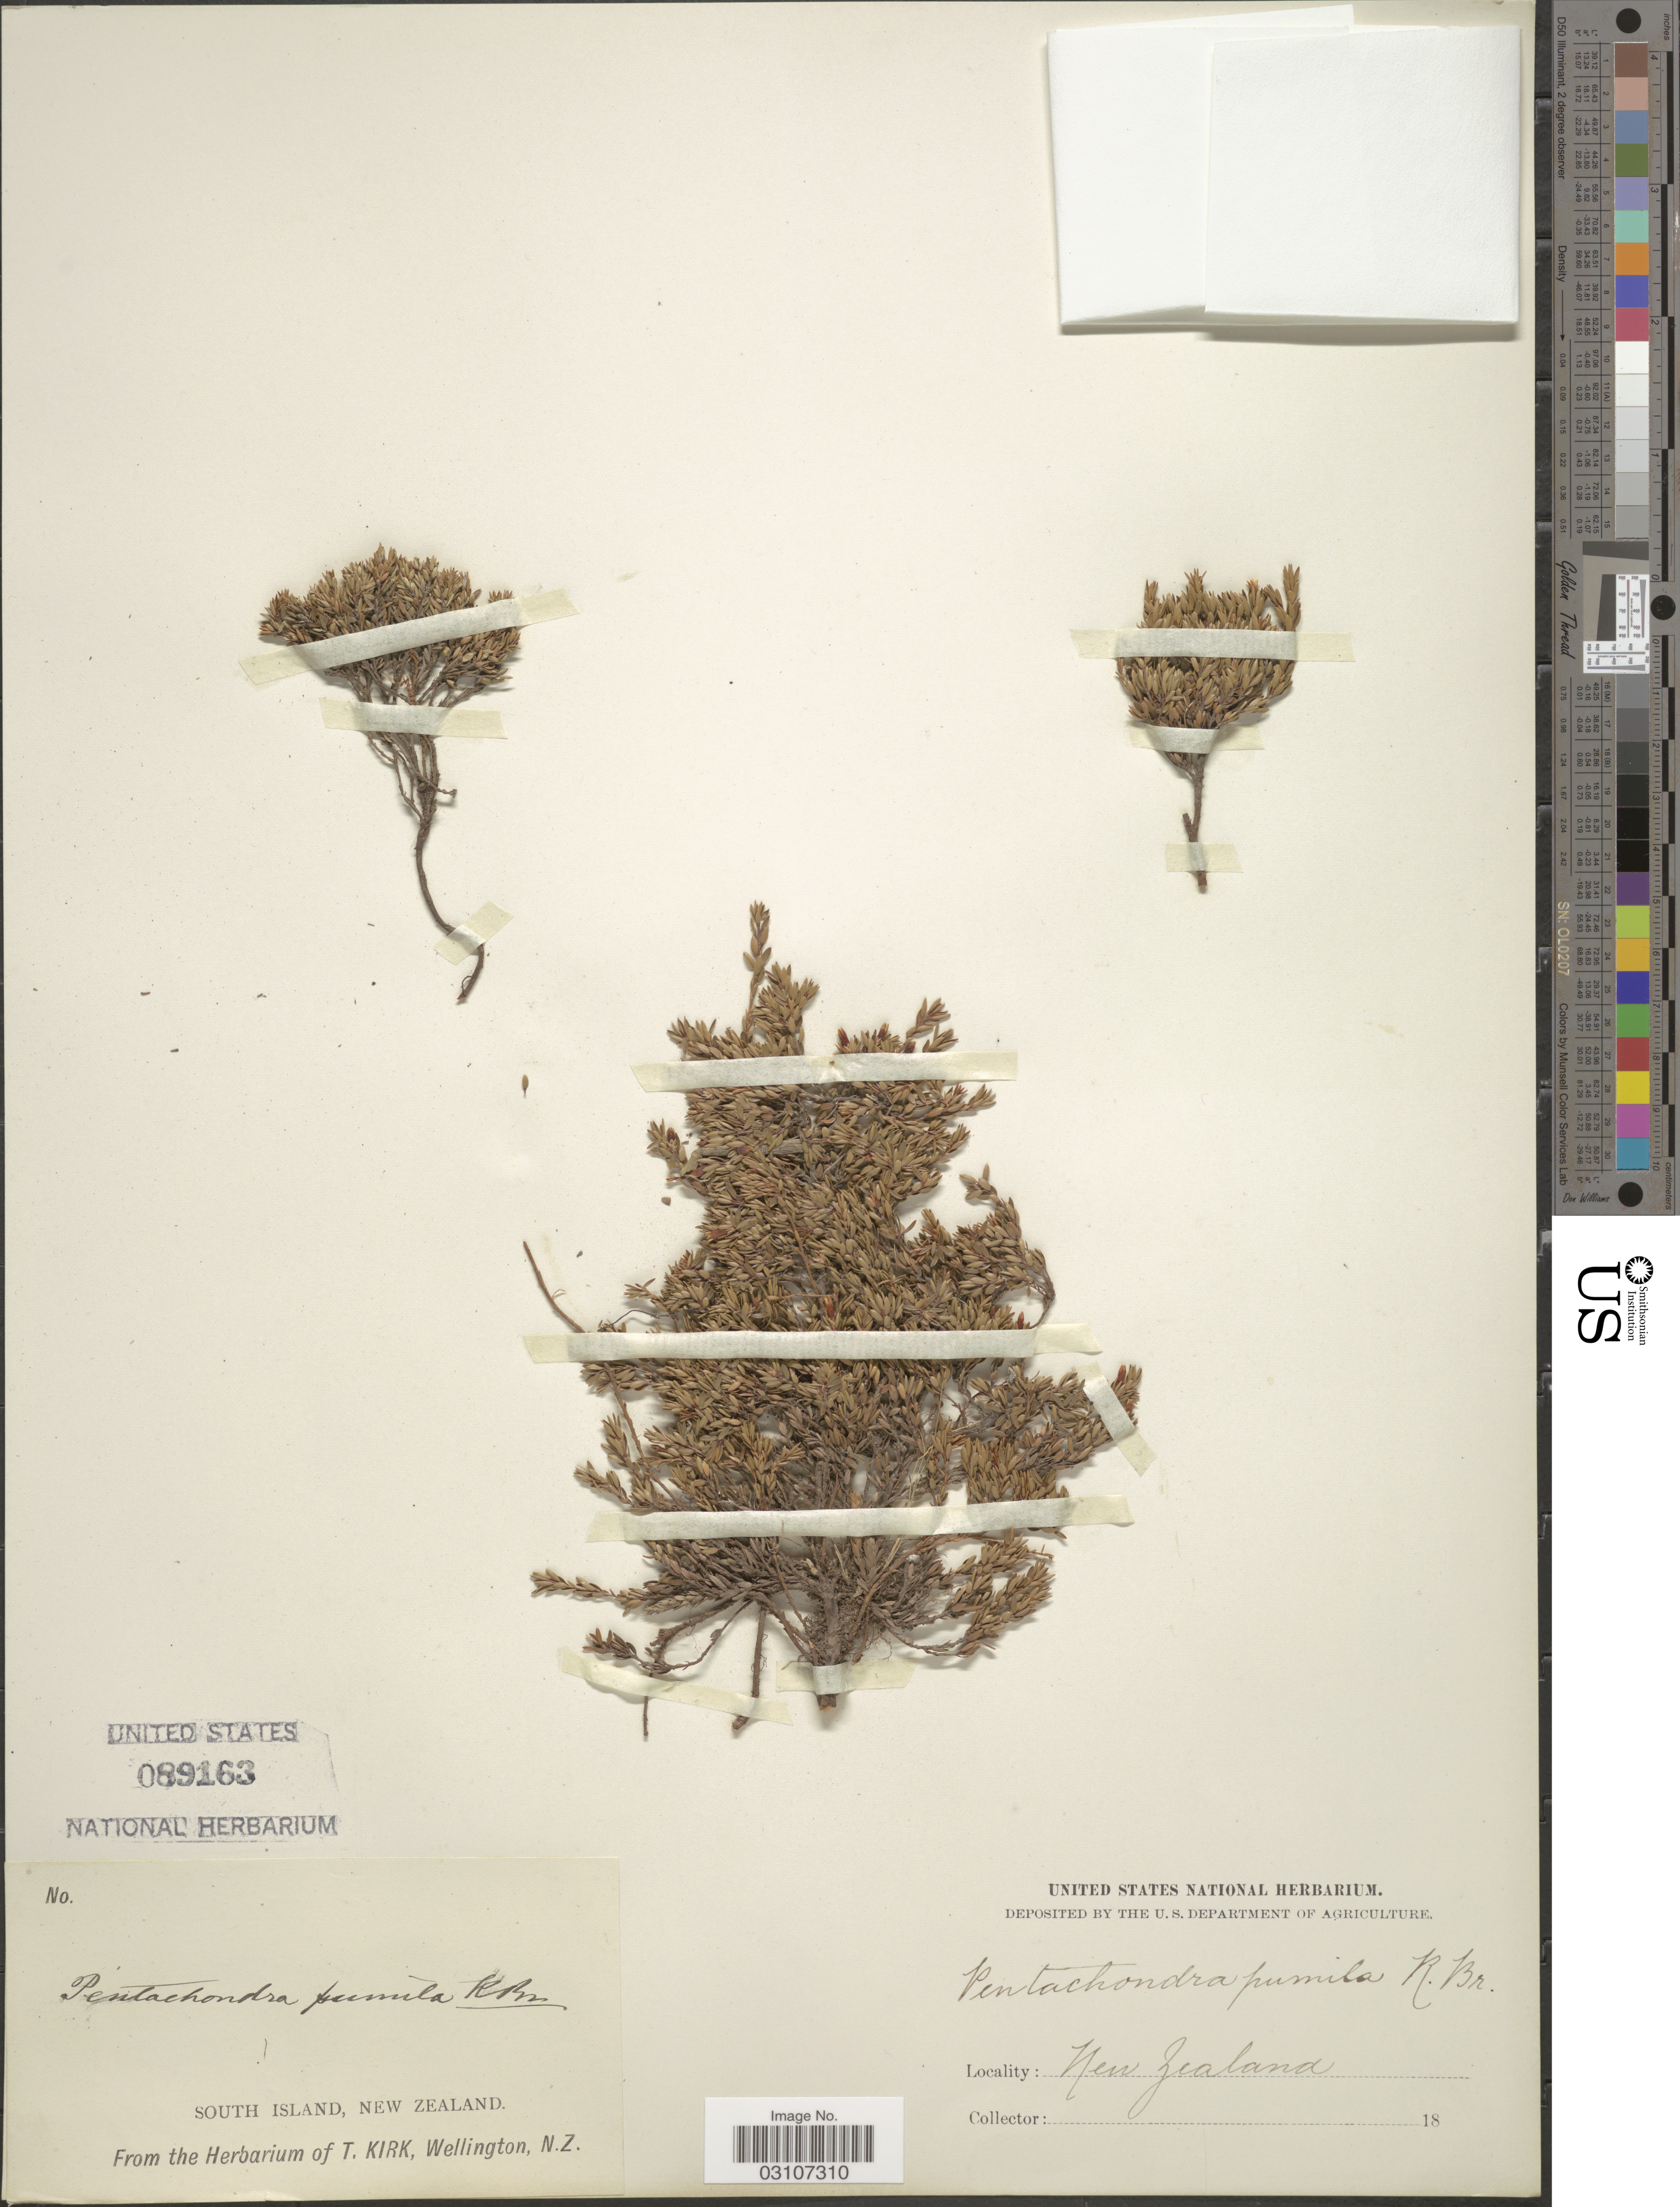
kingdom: Plantae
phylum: Tracheophyta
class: Magnoliopsida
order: Ericales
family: Ericaceae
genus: Pentachondra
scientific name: Pentachondra pumila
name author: (J.R. Forst. & G. Forst.) R. Br.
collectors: ex herb. T. Kirk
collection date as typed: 18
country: New Zealand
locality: South Island.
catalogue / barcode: US 89163